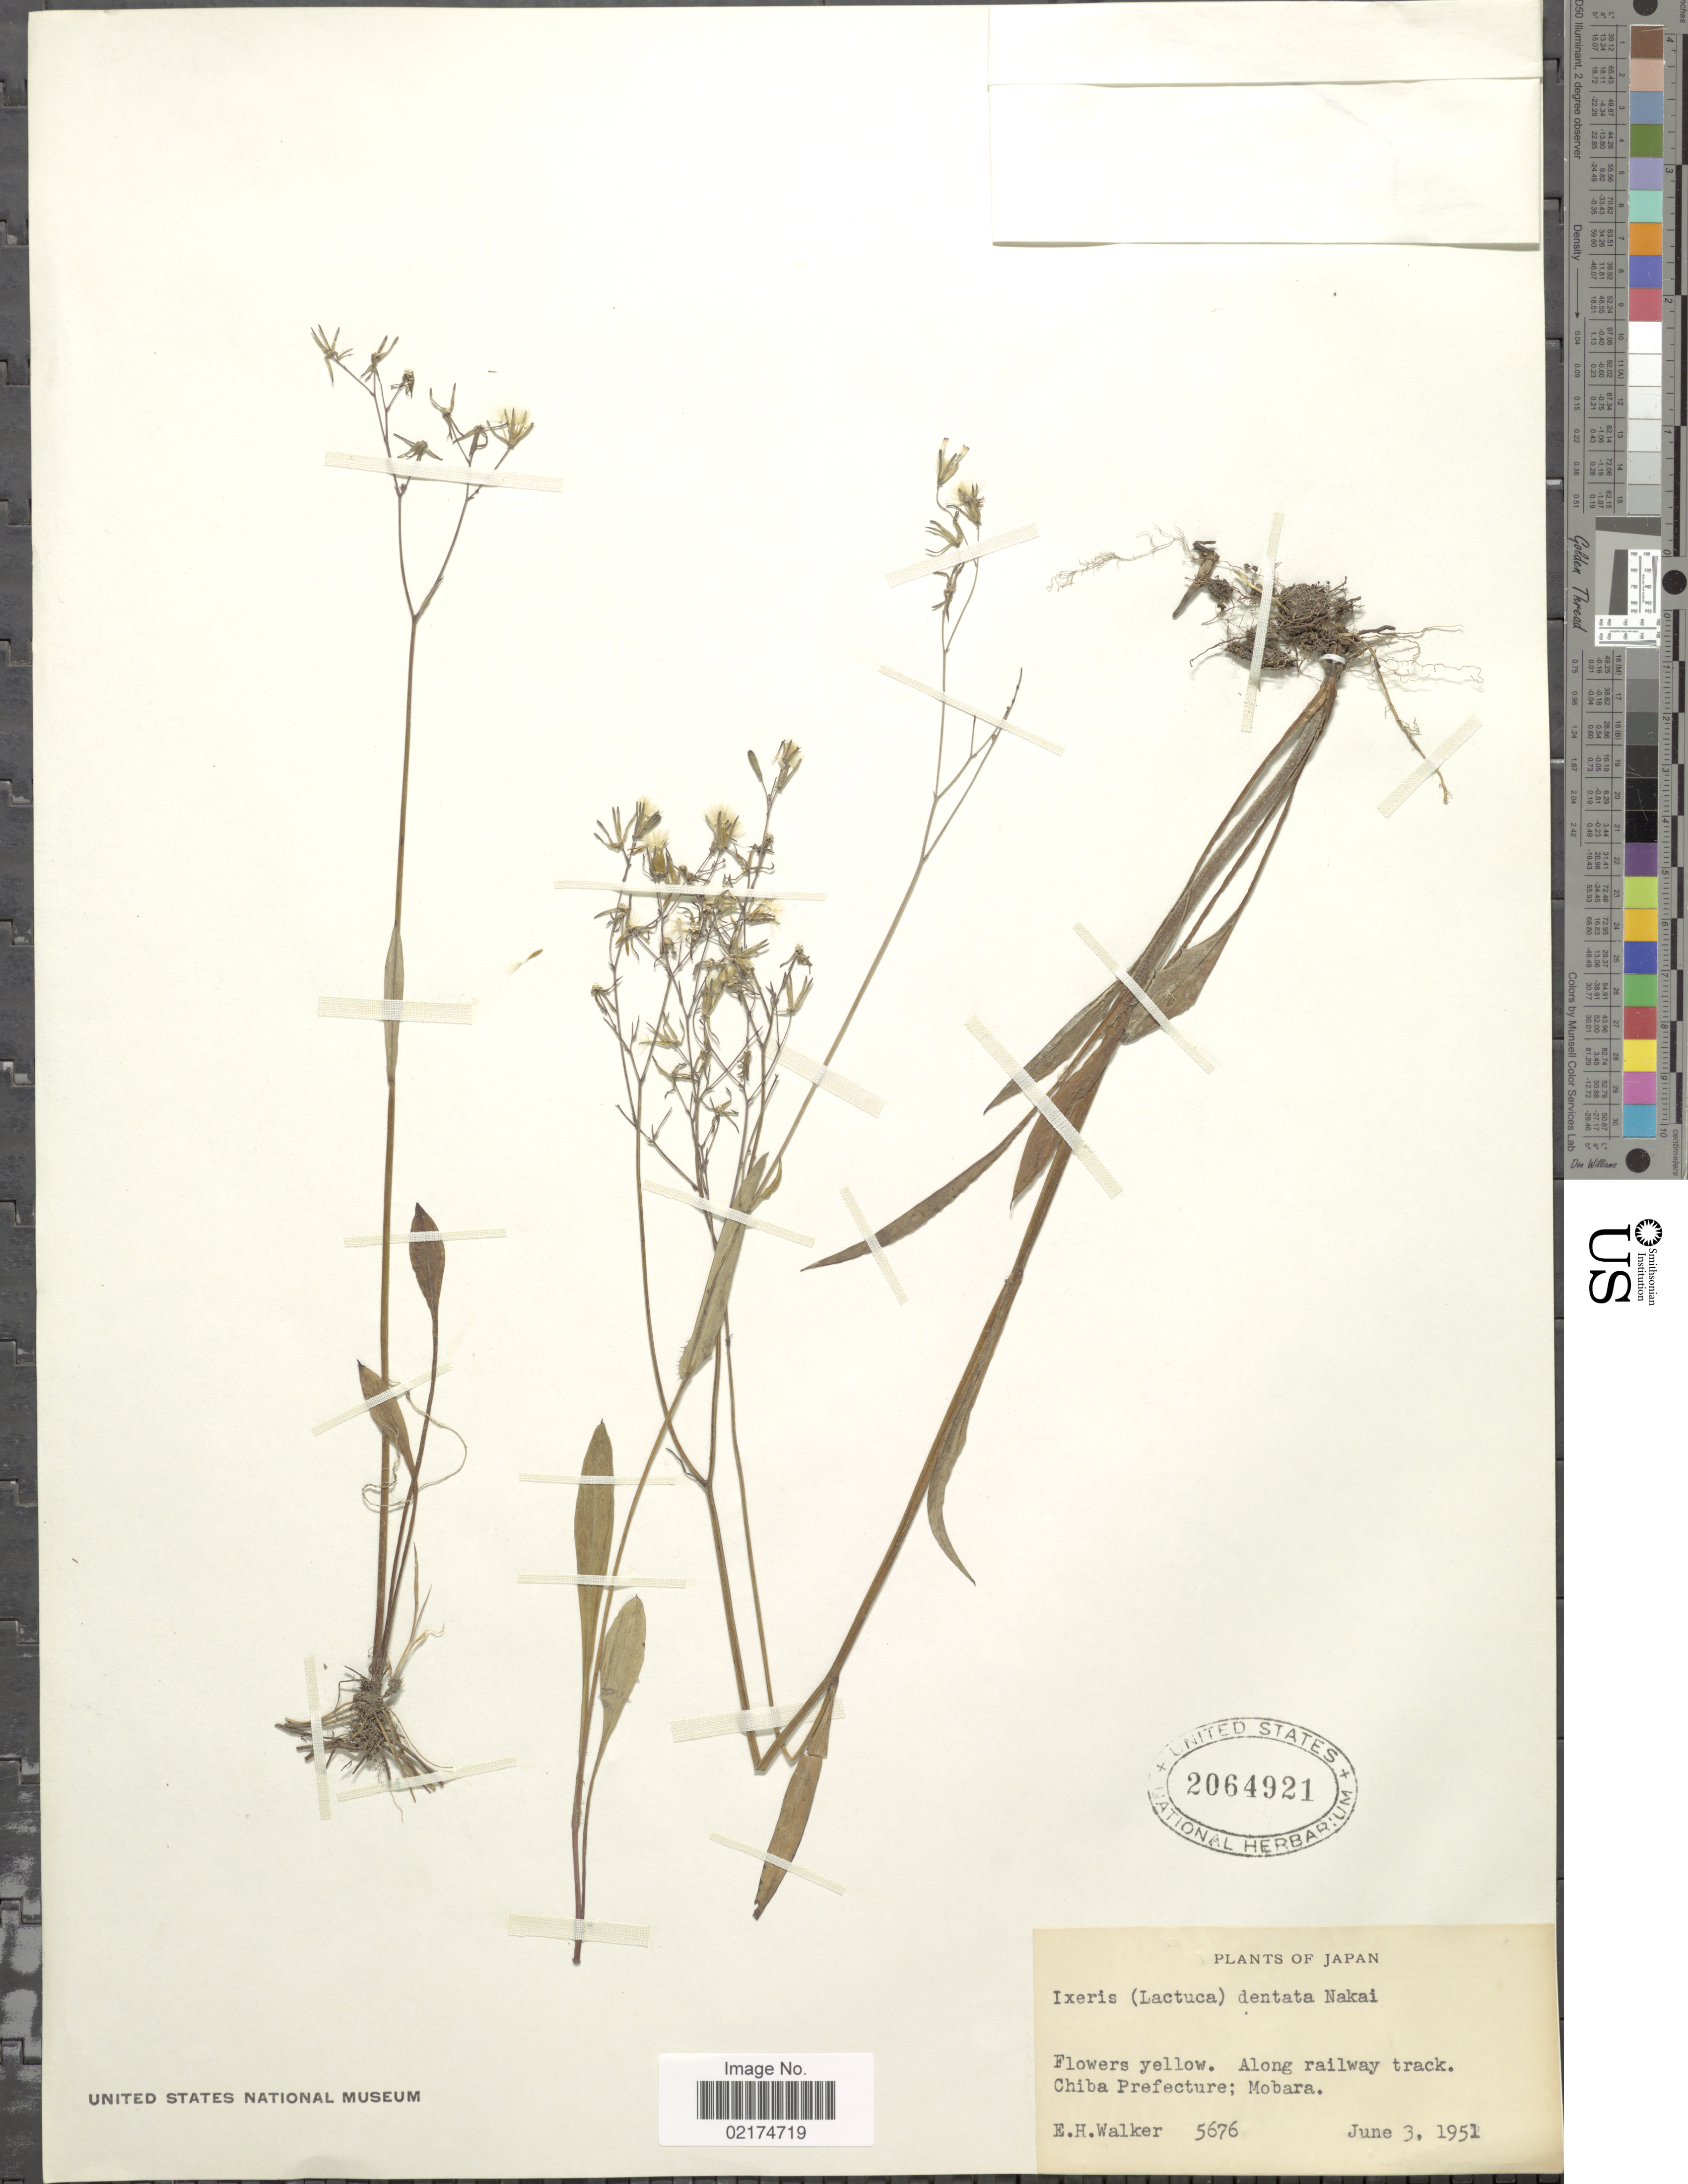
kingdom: Plantae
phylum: Tracheophyta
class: Magnoliopsida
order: Asterales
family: Asteraceae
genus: Ixeridium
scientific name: Ixeridium dentatum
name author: (Thunb.) Tzvelev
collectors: E. H. Walker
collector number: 5676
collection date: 1951-06-03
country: Japan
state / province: Tiba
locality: Chiba Prefecture: Mobara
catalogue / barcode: US 2064921